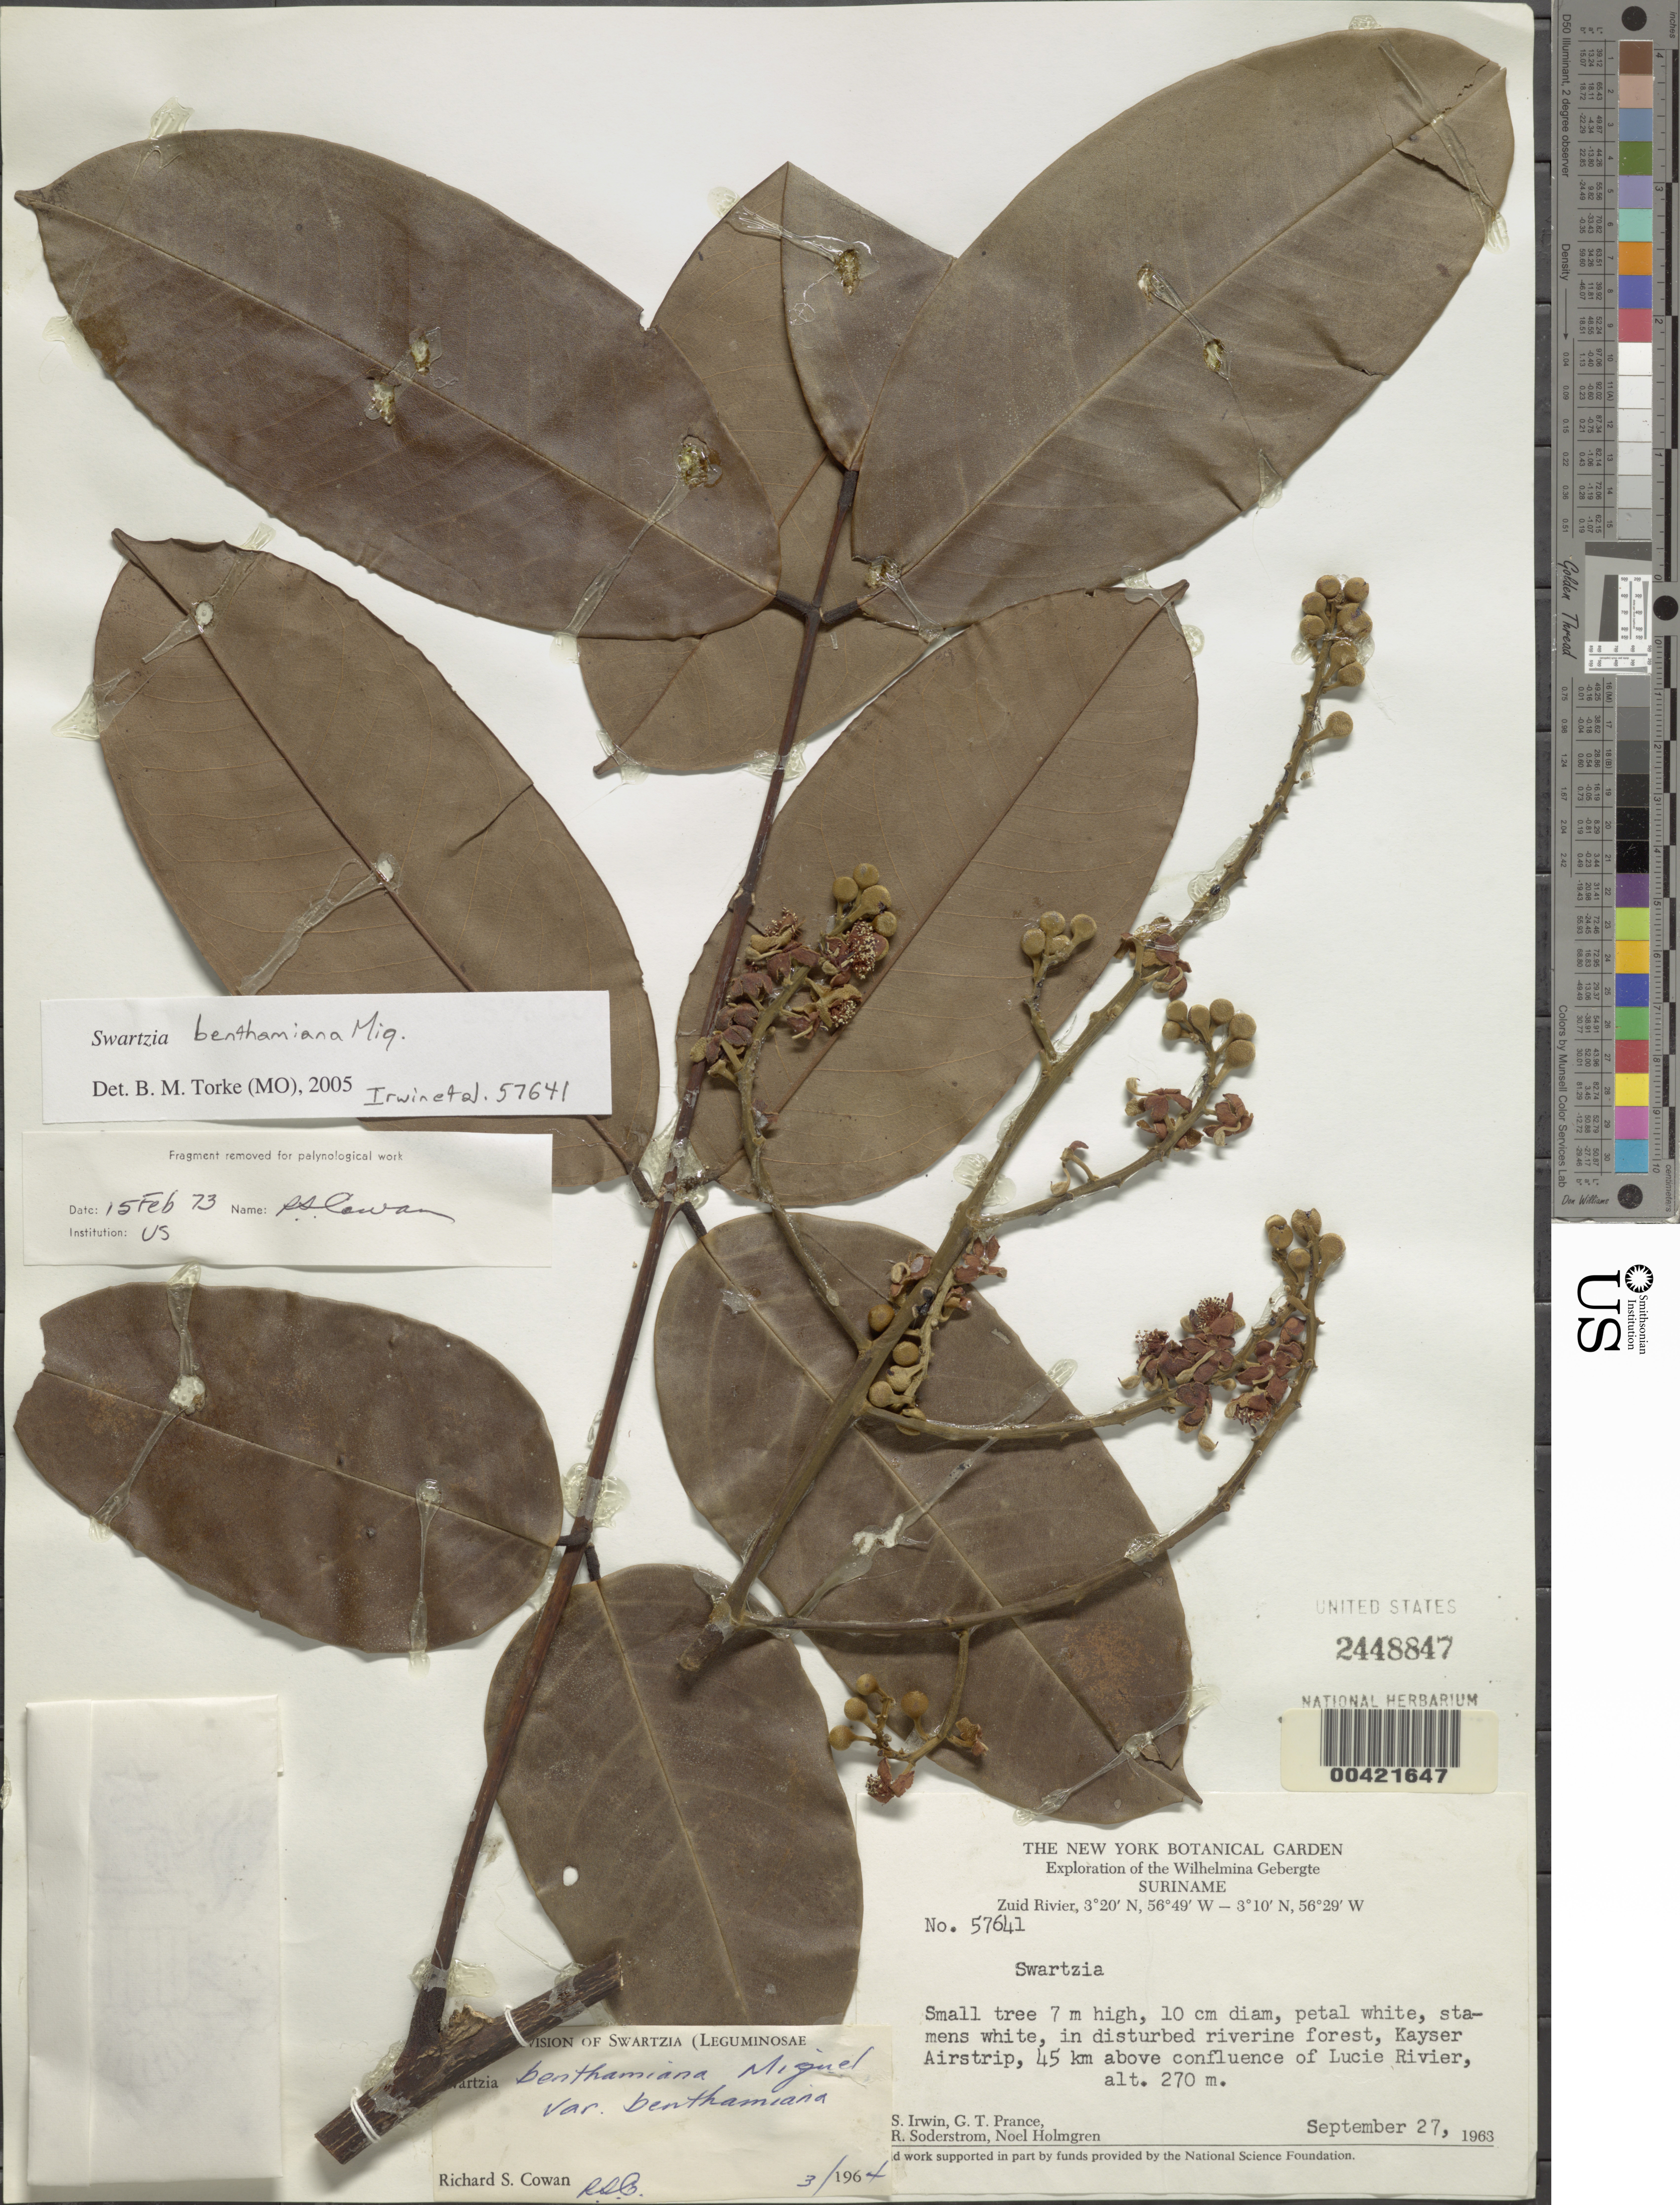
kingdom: Plantae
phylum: Tracheophyta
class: Magnoliopsida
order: Fabales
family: Fabaceae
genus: Swartzia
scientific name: Swartzia benthamiana var. benthamiana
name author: Miq.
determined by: Cowan, R. S.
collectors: H. Irwin, G. T. Prance, T. R. Soderstrom & N. H. Holmgren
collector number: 57641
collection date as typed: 27 Sep 1963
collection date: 1963-09-27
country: Suriname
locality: Zuid river; kayser airstrip, 45 km above confluence of lucie river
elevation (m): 270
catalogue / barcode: US 2448847